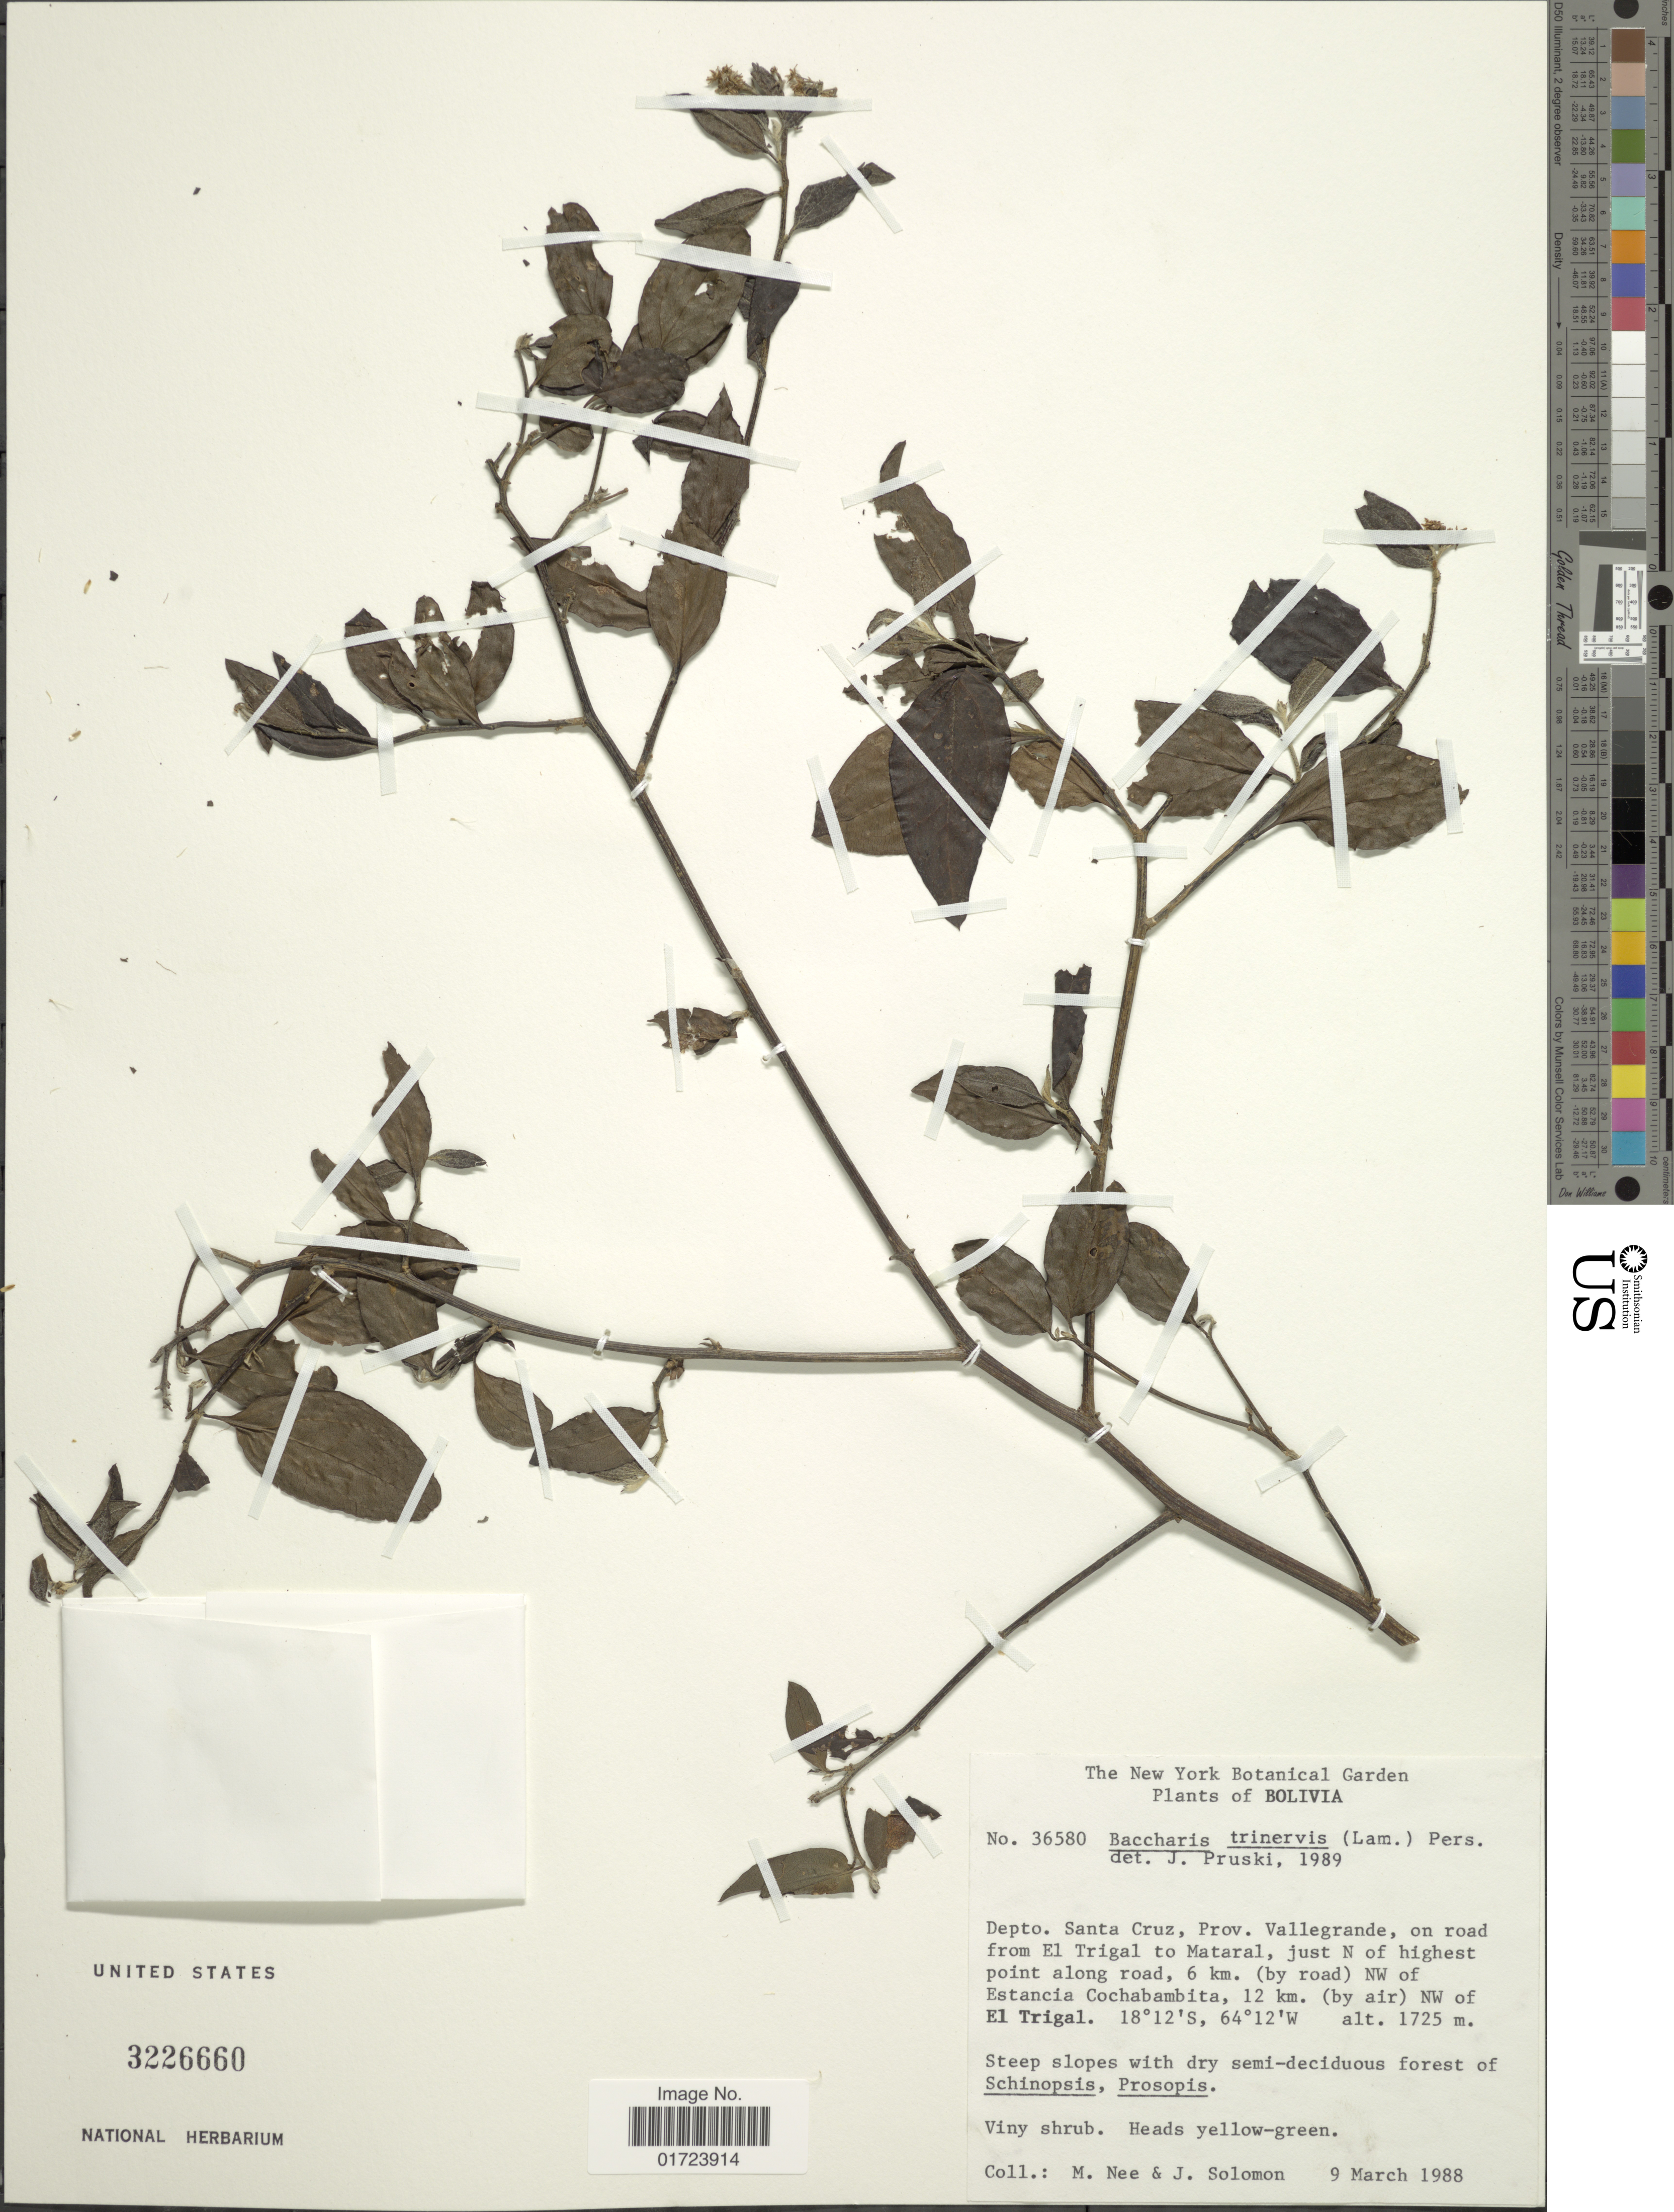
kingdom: Plantae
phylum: Tracheophyta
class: Magnoliopsida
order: Asterales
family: Asteraceae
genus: Baccharis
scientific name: Baccharis trinervis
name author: (Lam.) Pers.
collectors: M. Nee & J. Solomon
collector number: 36580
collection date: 1988-03-09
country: Bolivia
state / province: Santa Cruz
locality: Depto. Santa Cruz, Prov. Vallegrande, on road from El Trigal to Mataral, just N of highest point along road, 6 km. (by road) NW of Estancia Cochabambita, 12 km. (by air). NW of Trigal.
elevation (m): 1725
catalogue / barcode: US 322660